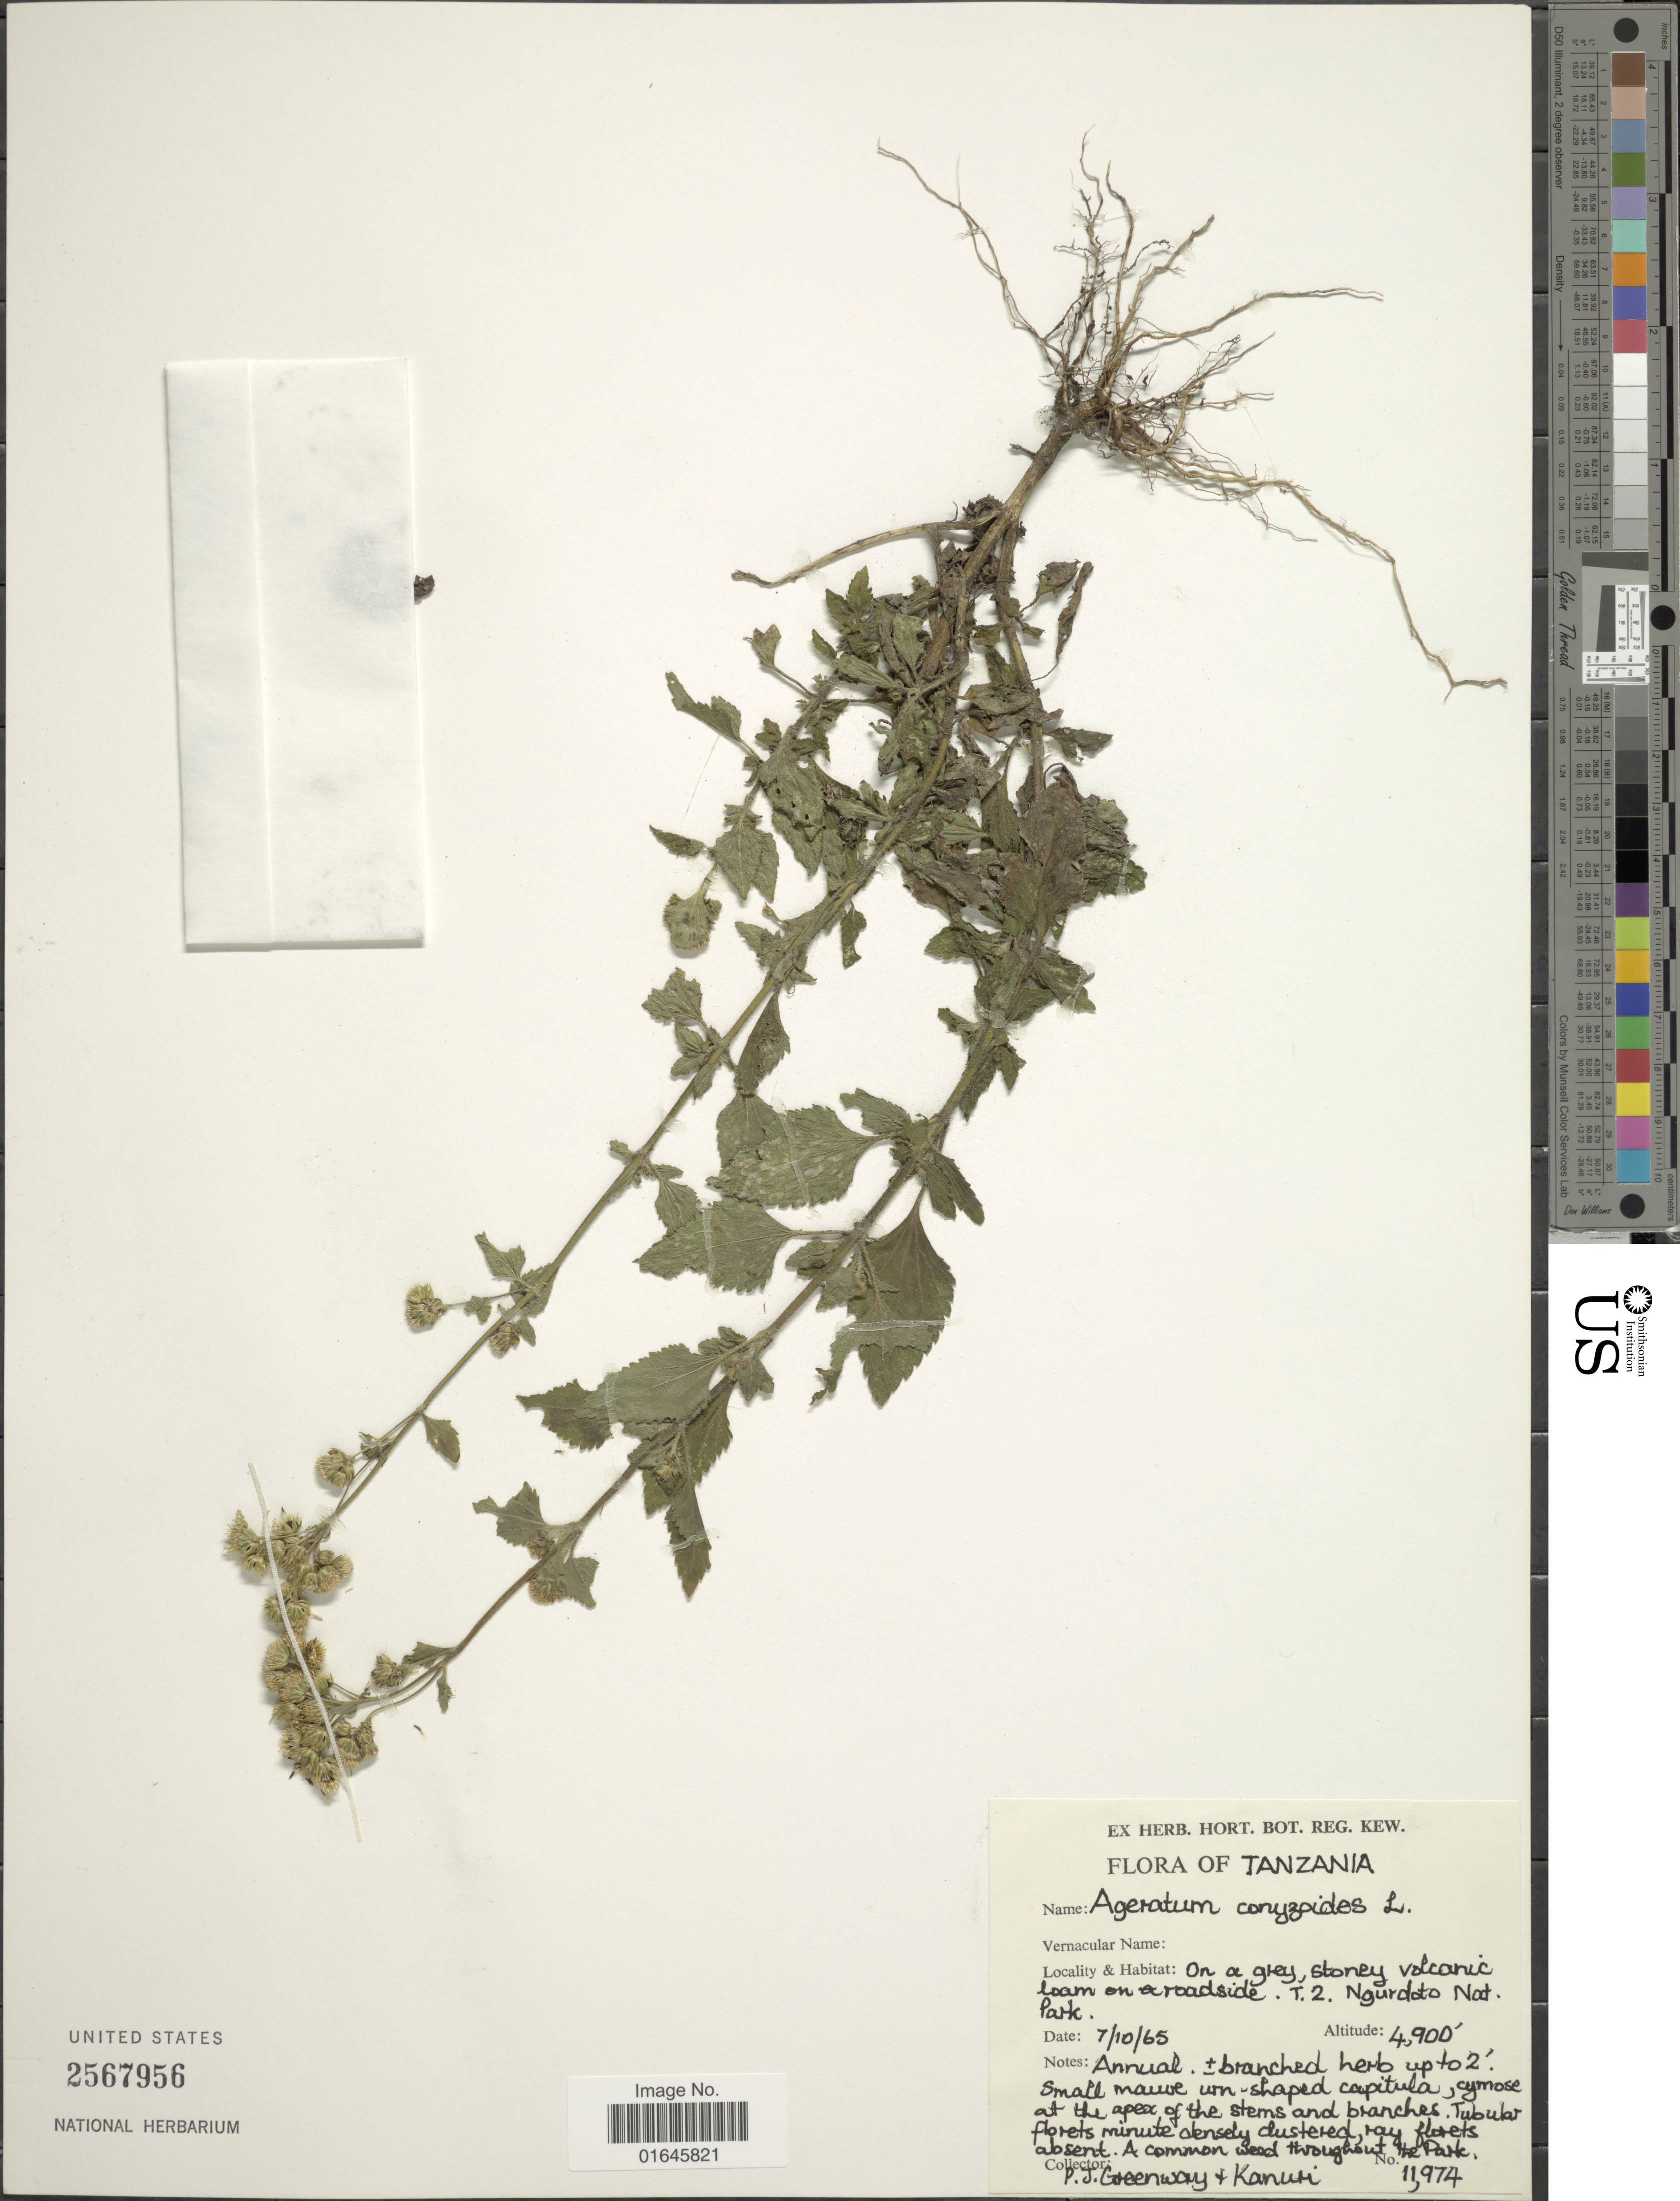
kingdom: Plantae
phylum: Tracheophyta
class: Magnoliopsida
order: Asterales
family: Asteraceae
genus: Ageratum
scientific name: Ageratum conyzoides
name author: L.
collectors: P. J. Greenway & -. Kanuri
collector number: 11974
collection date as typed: Transcribed d/m/y: 7/10/65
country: Tanzania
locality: On grey stoney volcanic loam on roadside, T2 Ngurdato Nat. Park.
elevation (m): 1494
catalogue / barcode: US 2567956